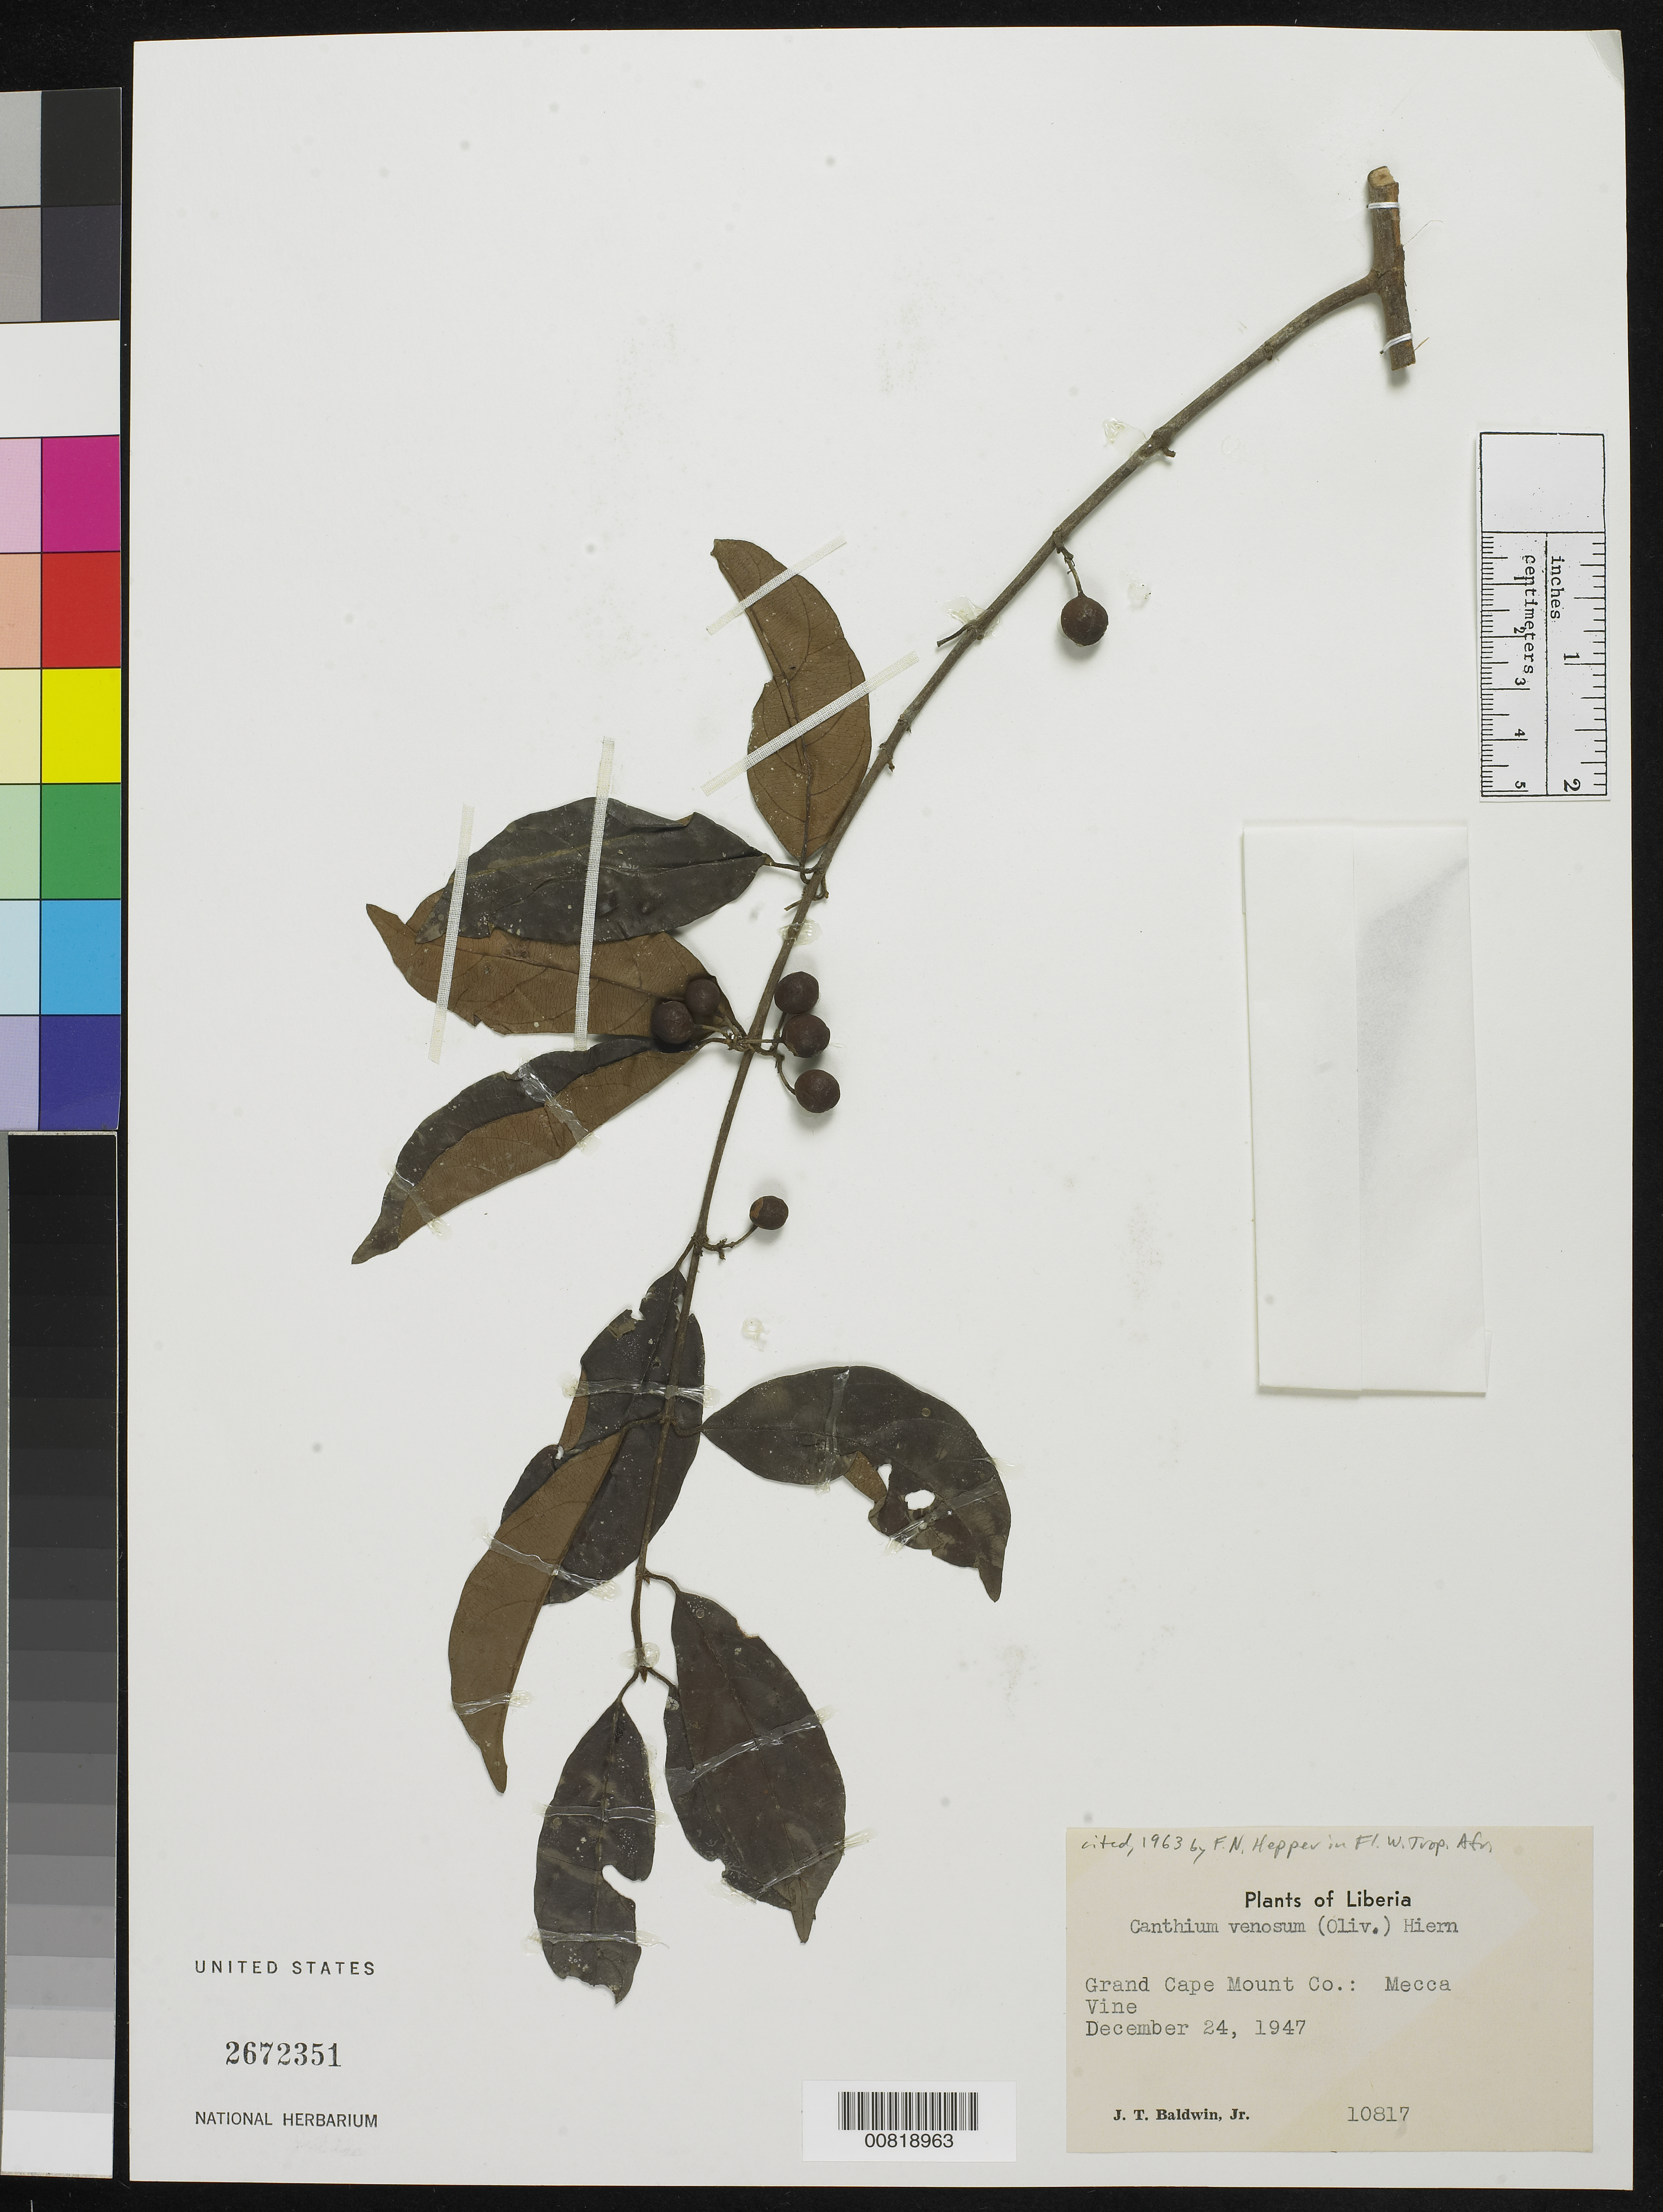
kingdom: Plantae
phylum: Tracheophyta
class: Magnoliopsida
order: Gentianales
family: Rubiaceae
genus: Canthium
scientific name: Canthium venosum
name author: (Oliv.) Hiern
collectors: J. T. Baldwin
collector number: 10817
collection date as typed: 24 Dec 1947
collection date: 1947-12-24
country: Liberia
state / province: Grand Cape Mount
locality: Mecca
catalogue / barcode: US 2672351